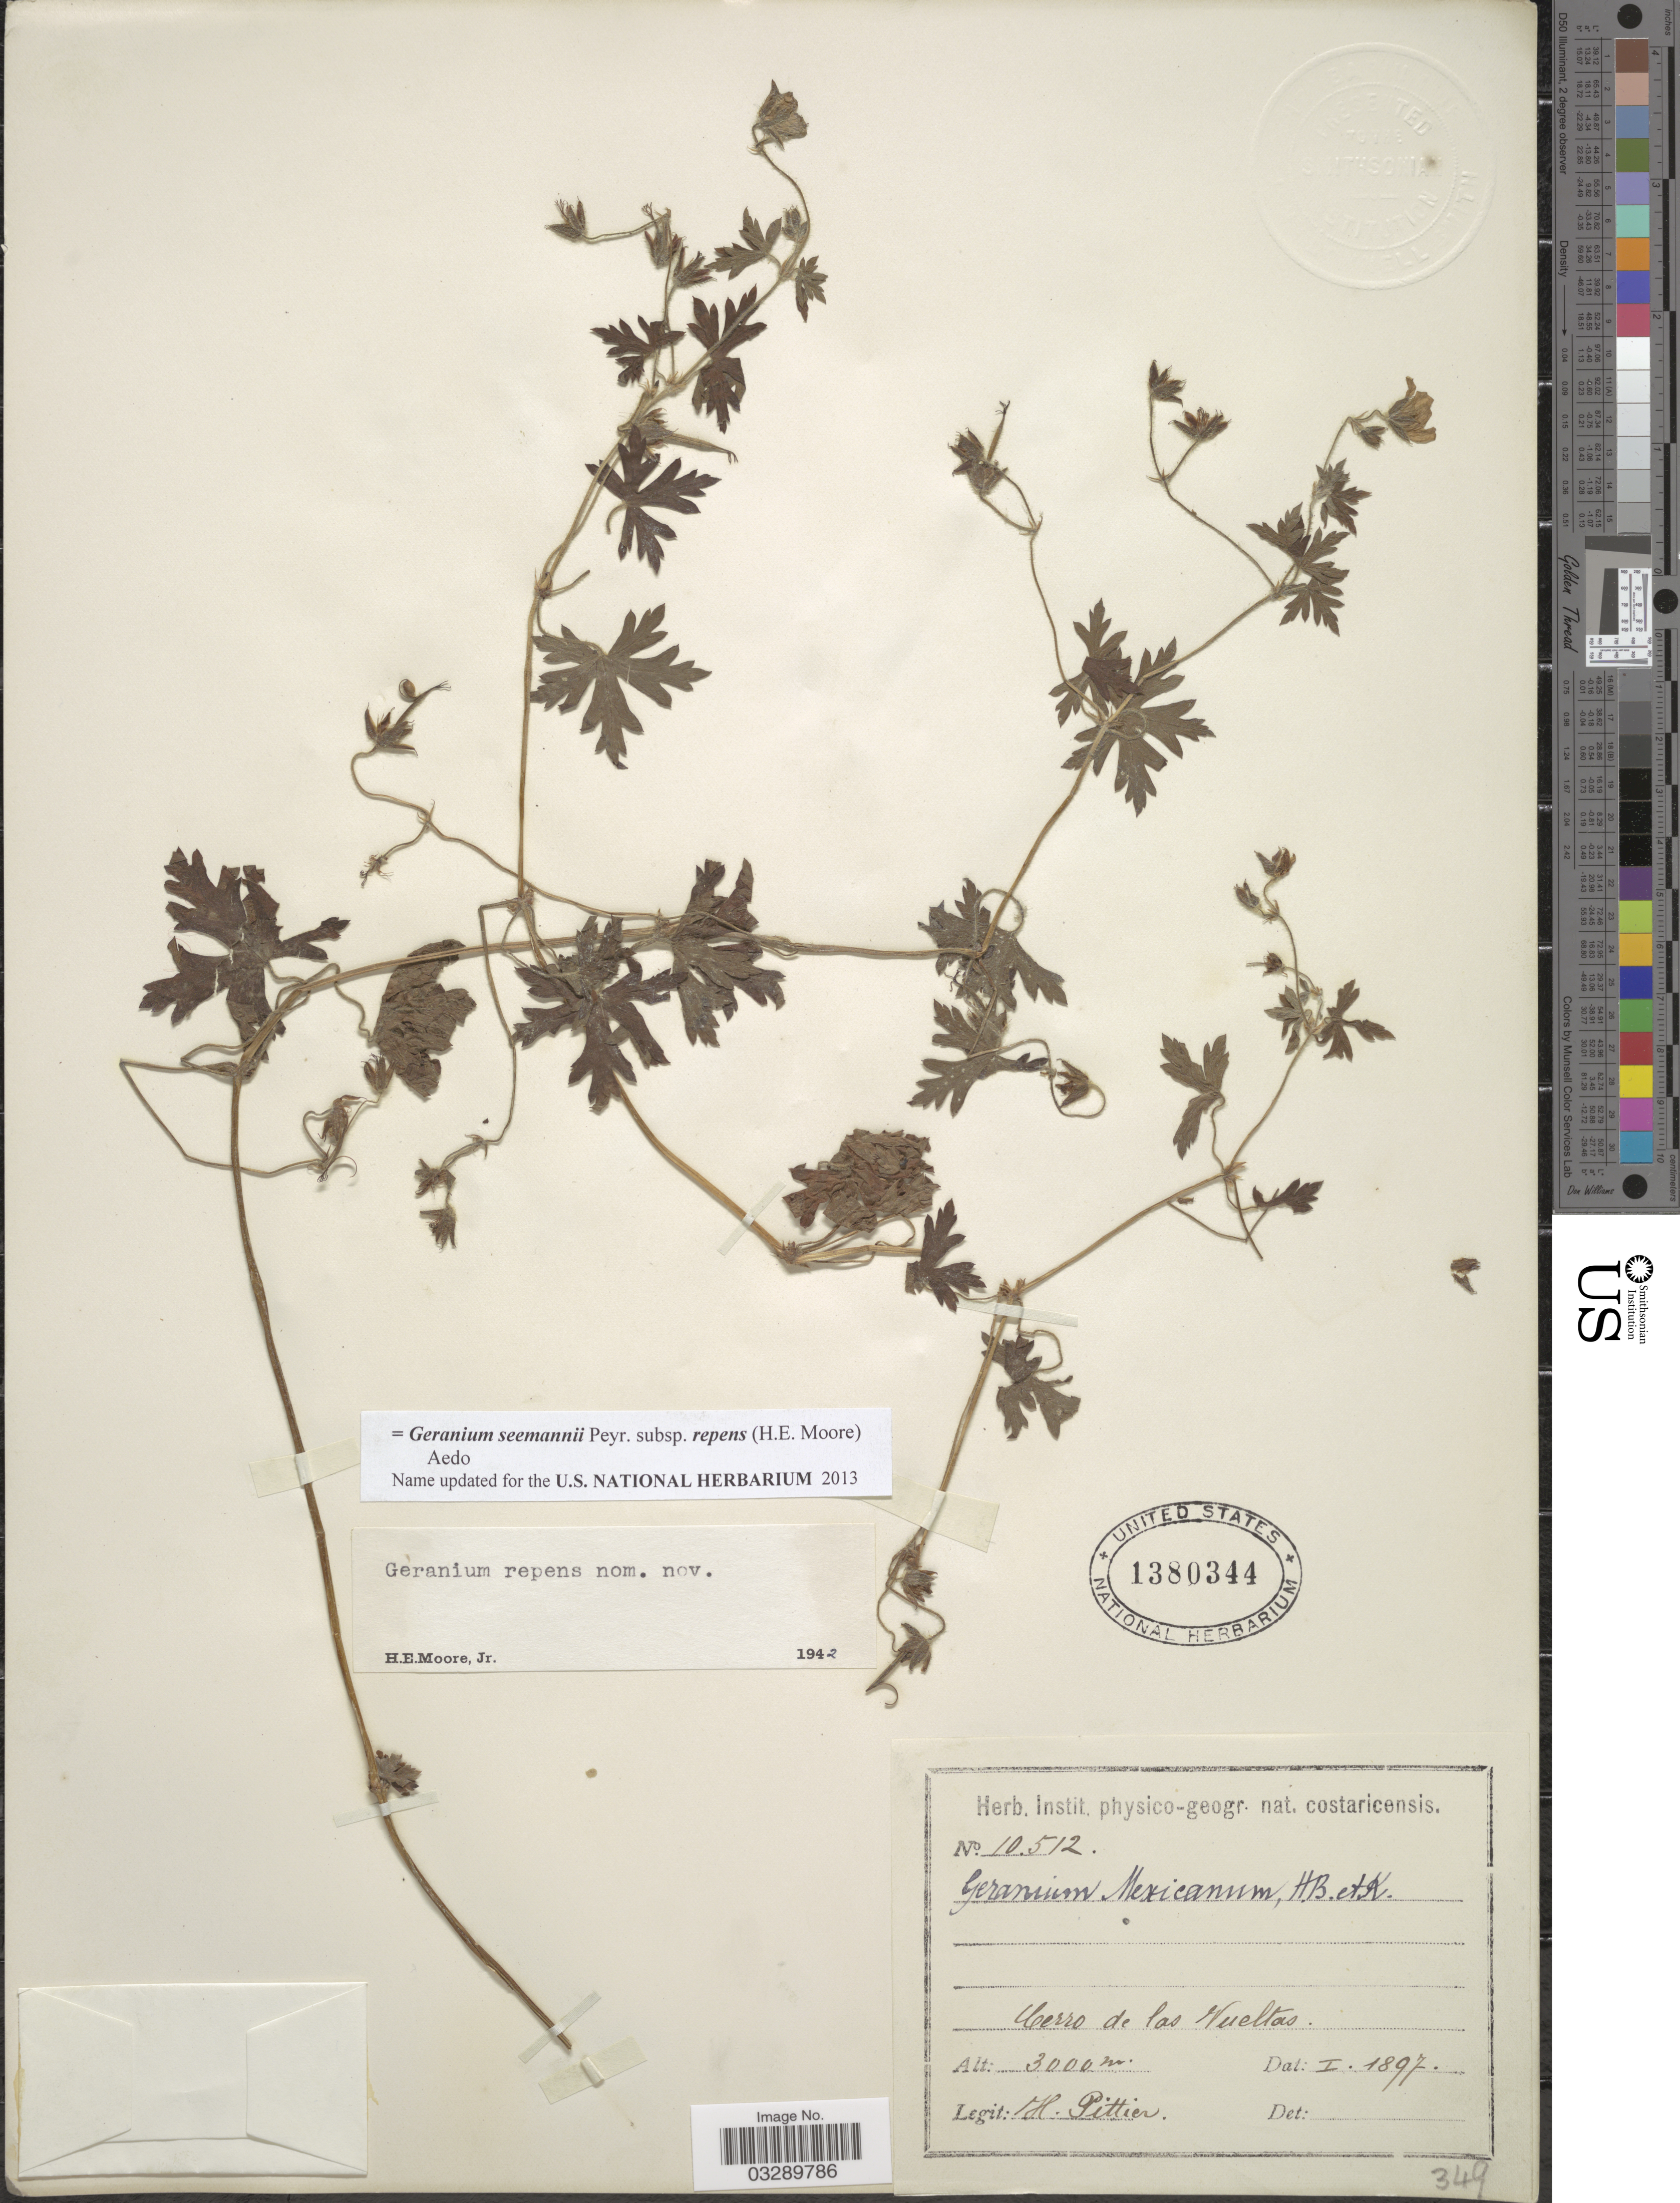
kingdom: Plantae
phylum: Tracheophyta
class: Magnoliopsida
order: Geraniales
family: Geraniaceae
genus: Geranium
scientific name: Geranium seemannii subsp. repens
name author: (H.E. Moore) Aedo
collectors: H. F. Pittier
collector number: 10512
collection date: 1897-01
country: Costa Rica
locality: Cerro de la Vueltas.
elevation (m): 3000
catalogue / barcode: US 1380344